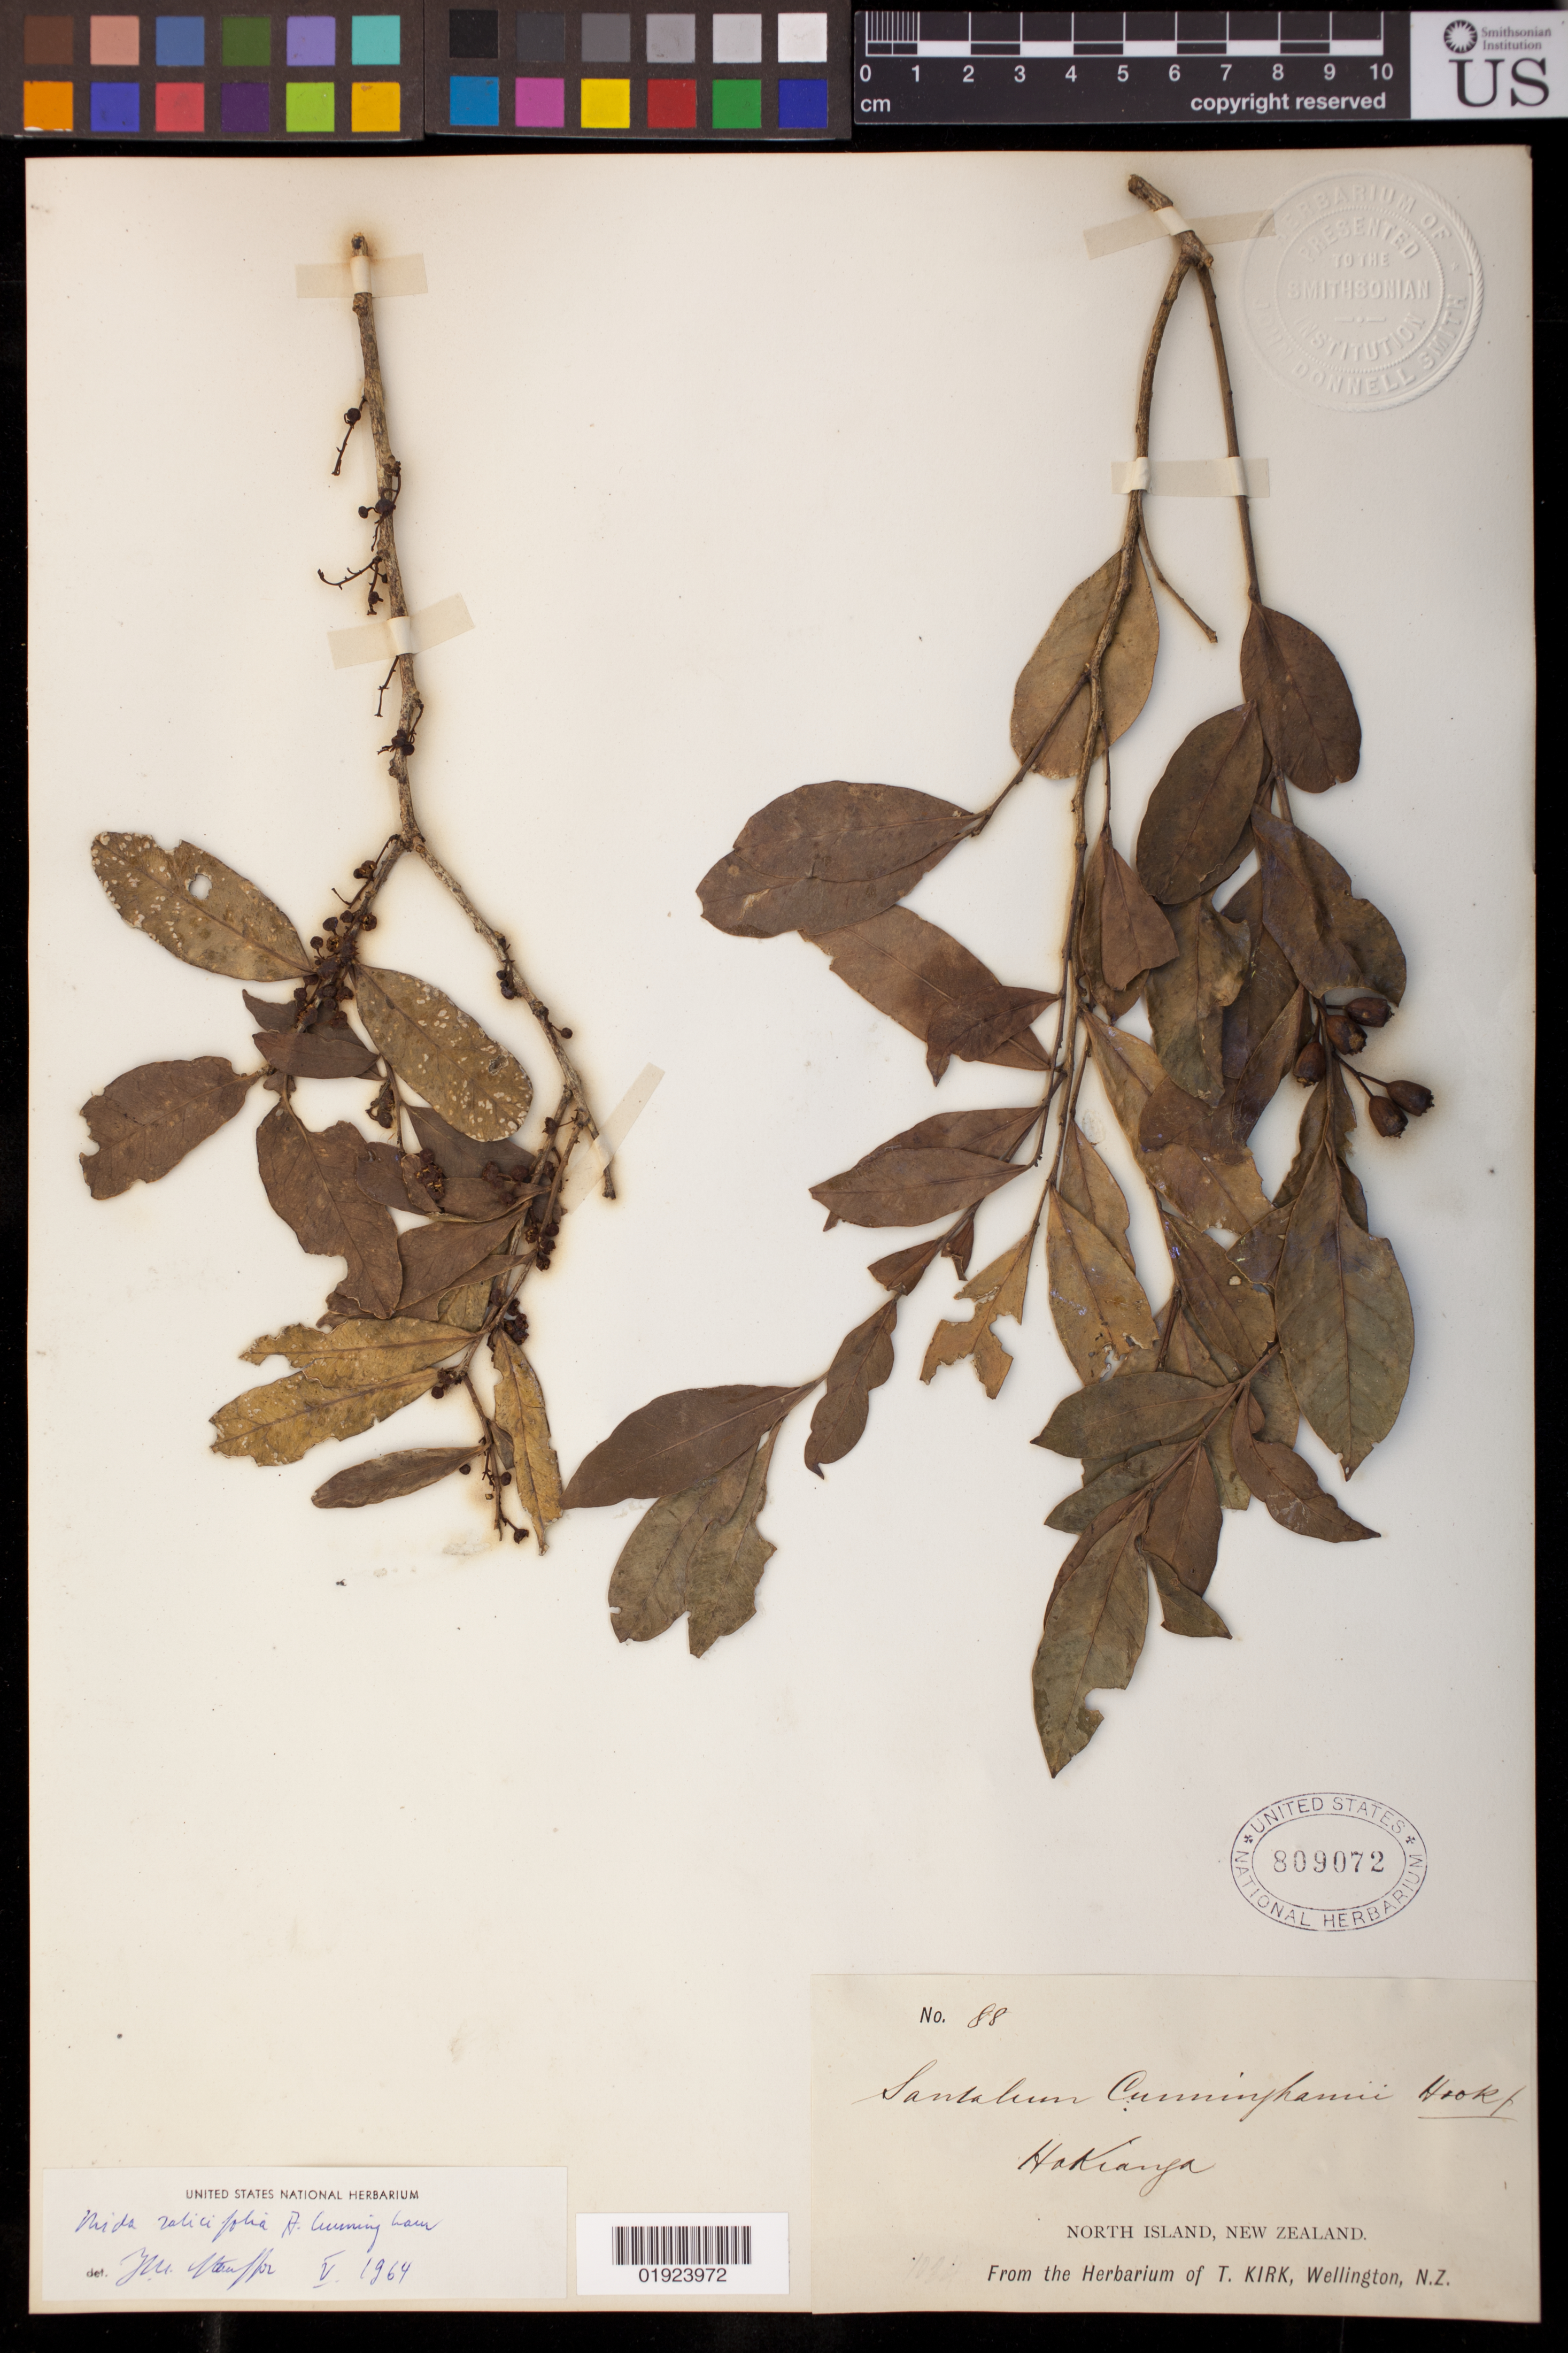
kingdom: Plantae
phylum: Tracheophyta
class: Magnoliopsida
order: Santalales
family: Nanodeaceae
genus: Mida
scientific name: Mida salicifolia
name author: A. Cunn.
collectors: T. Kirk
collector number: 88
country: New Zealand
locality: North Island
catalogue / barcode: US 809072